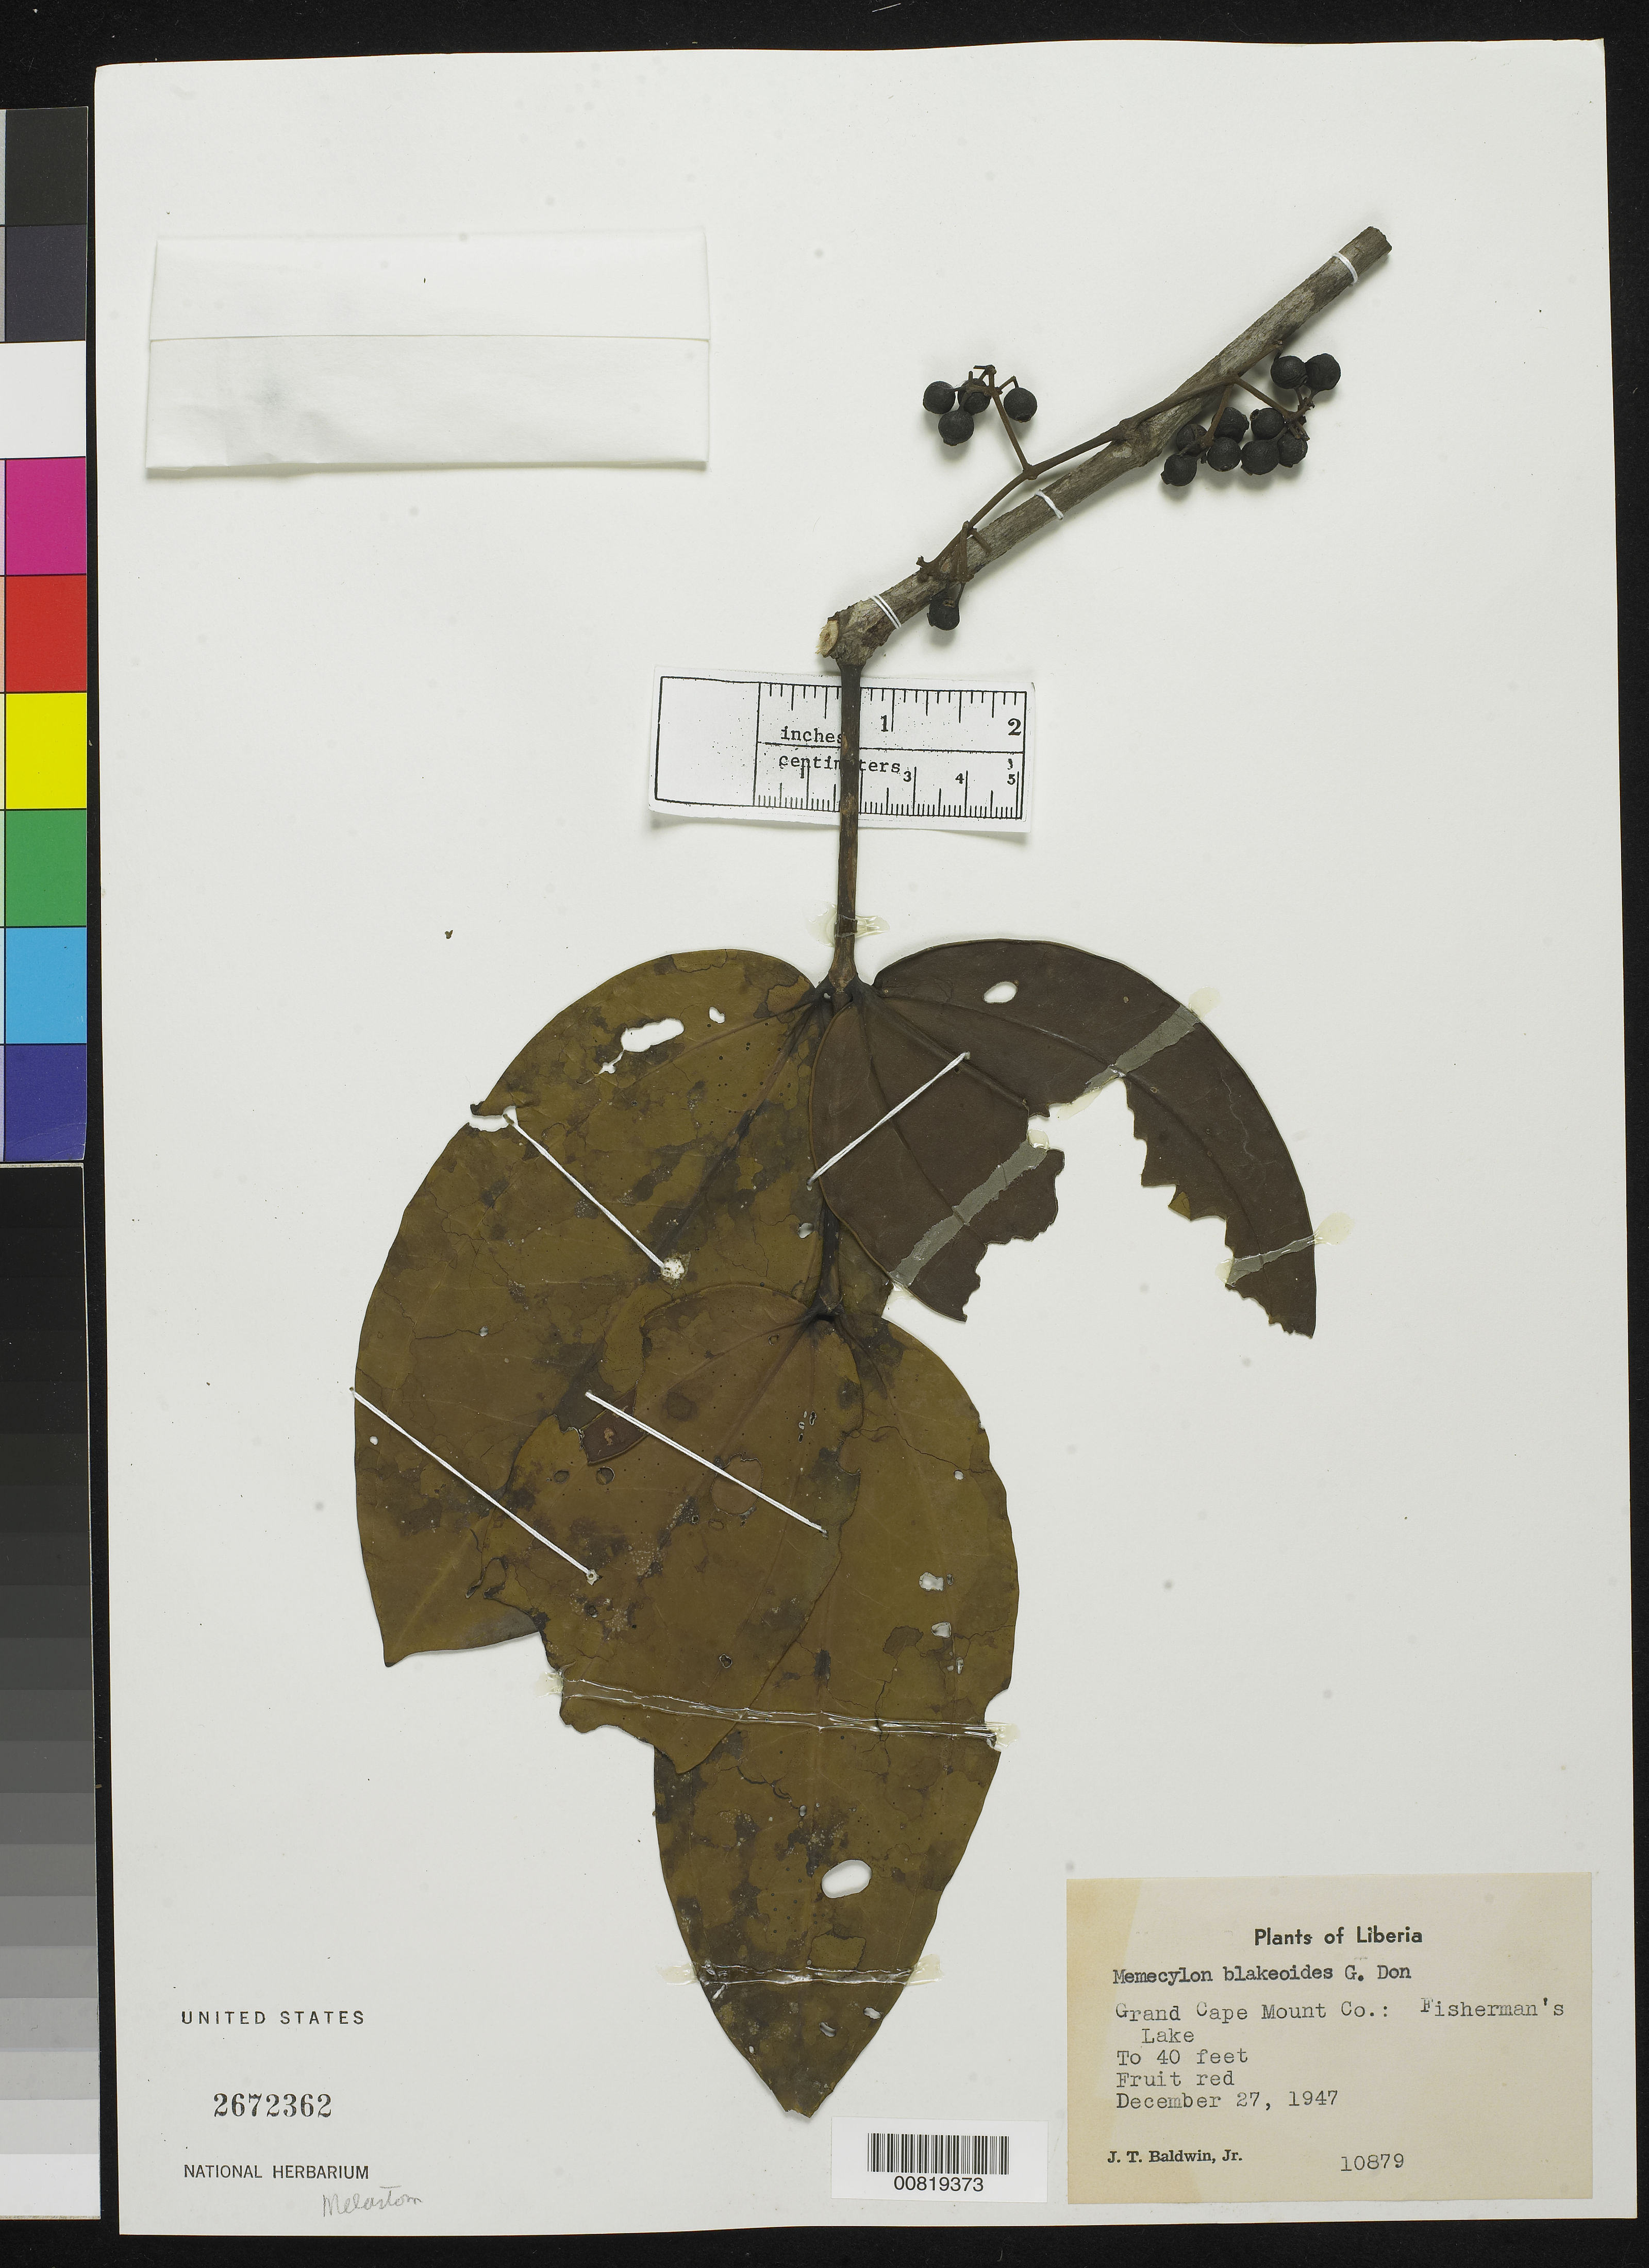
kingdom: Plantae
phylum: Tracheophyta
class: Magnoliopsida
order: Myrtales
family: Melastomataceae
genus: Memecylon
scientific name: Memecylon blakeoides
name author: G. Don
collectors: J. T. Baldwin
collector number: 10879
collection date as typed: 27 Dec 1947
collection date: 1947-12-27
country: Liberia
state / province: Grand Cape Mount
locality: Fisherman's Lake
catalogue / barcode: US 2672362